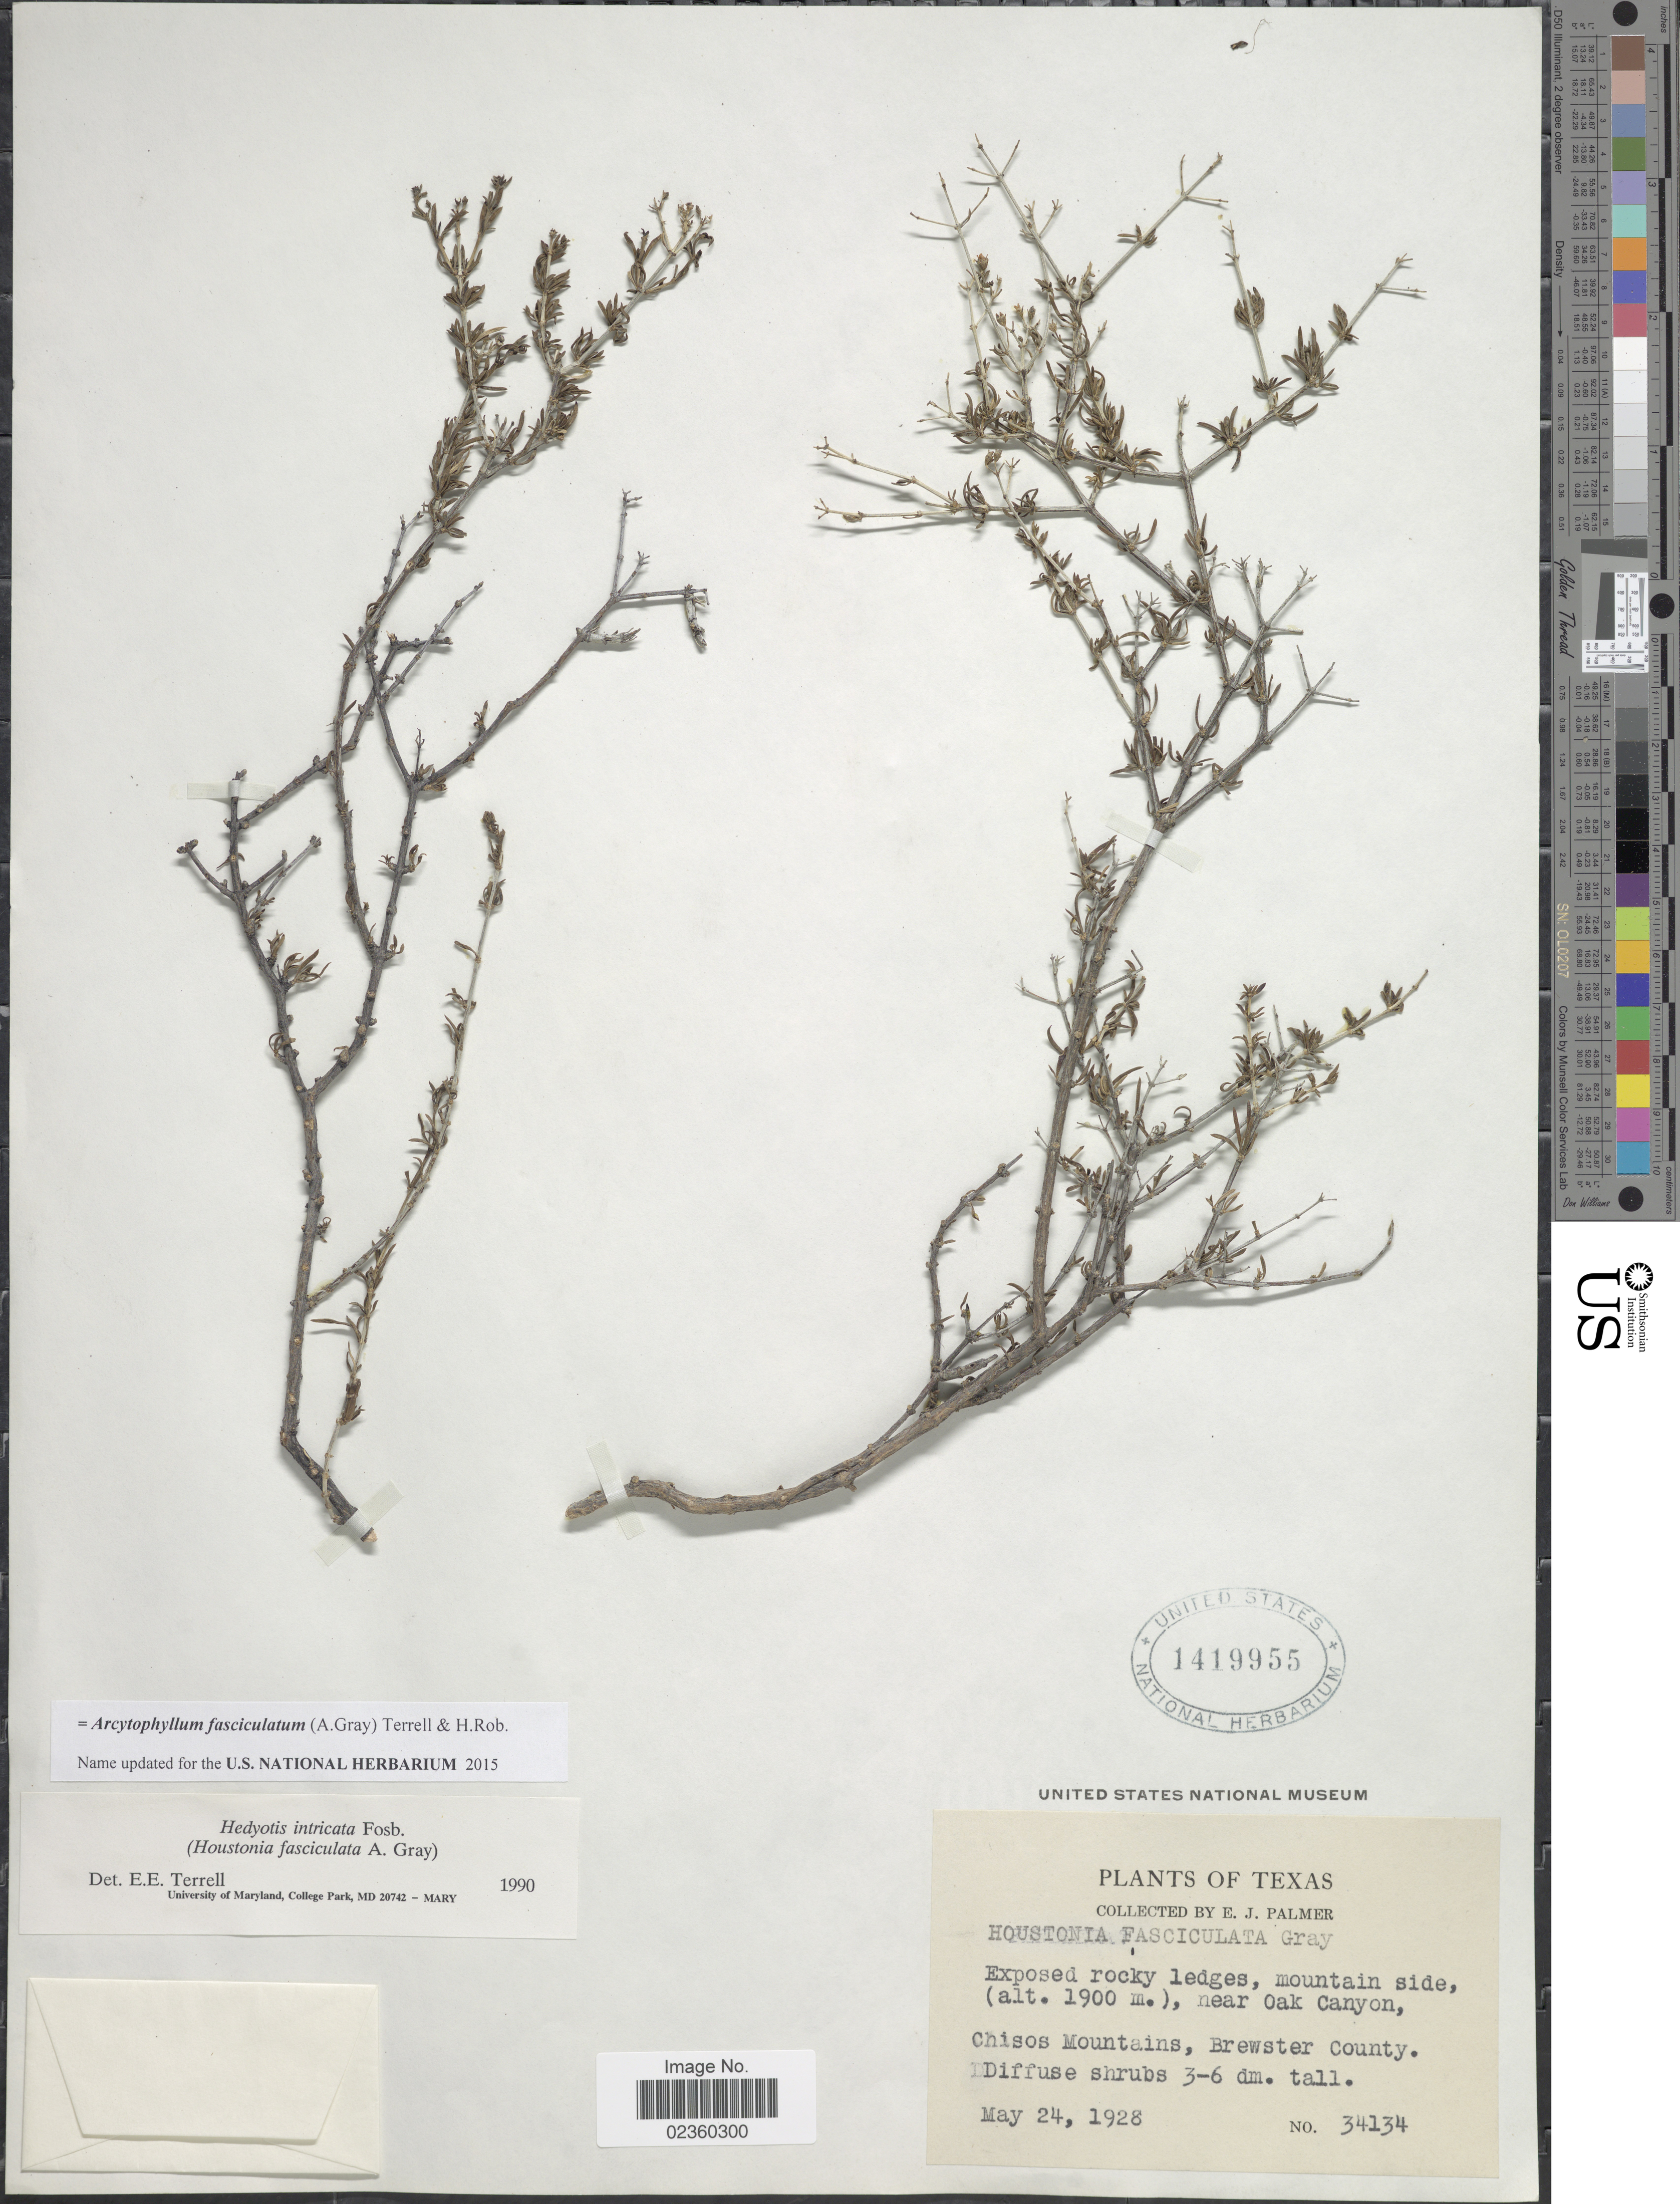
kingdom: Plantae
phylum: Tracheophyta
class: Magnoliopsida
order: Gentianales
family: Rubiaceae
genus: Arcytophyllum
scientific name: Arcytophyllum fasciculatum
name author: (A. Gray) Terrell & H. Rob.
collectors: E. J. Palmer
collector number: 34134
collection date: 1928-05-24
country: United States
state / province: Texas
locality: Exposed rocky ledges, mountain side, near Oak Canyon, Chisos Mountains, Brewster County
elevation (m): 1900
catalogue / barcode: US 1419955